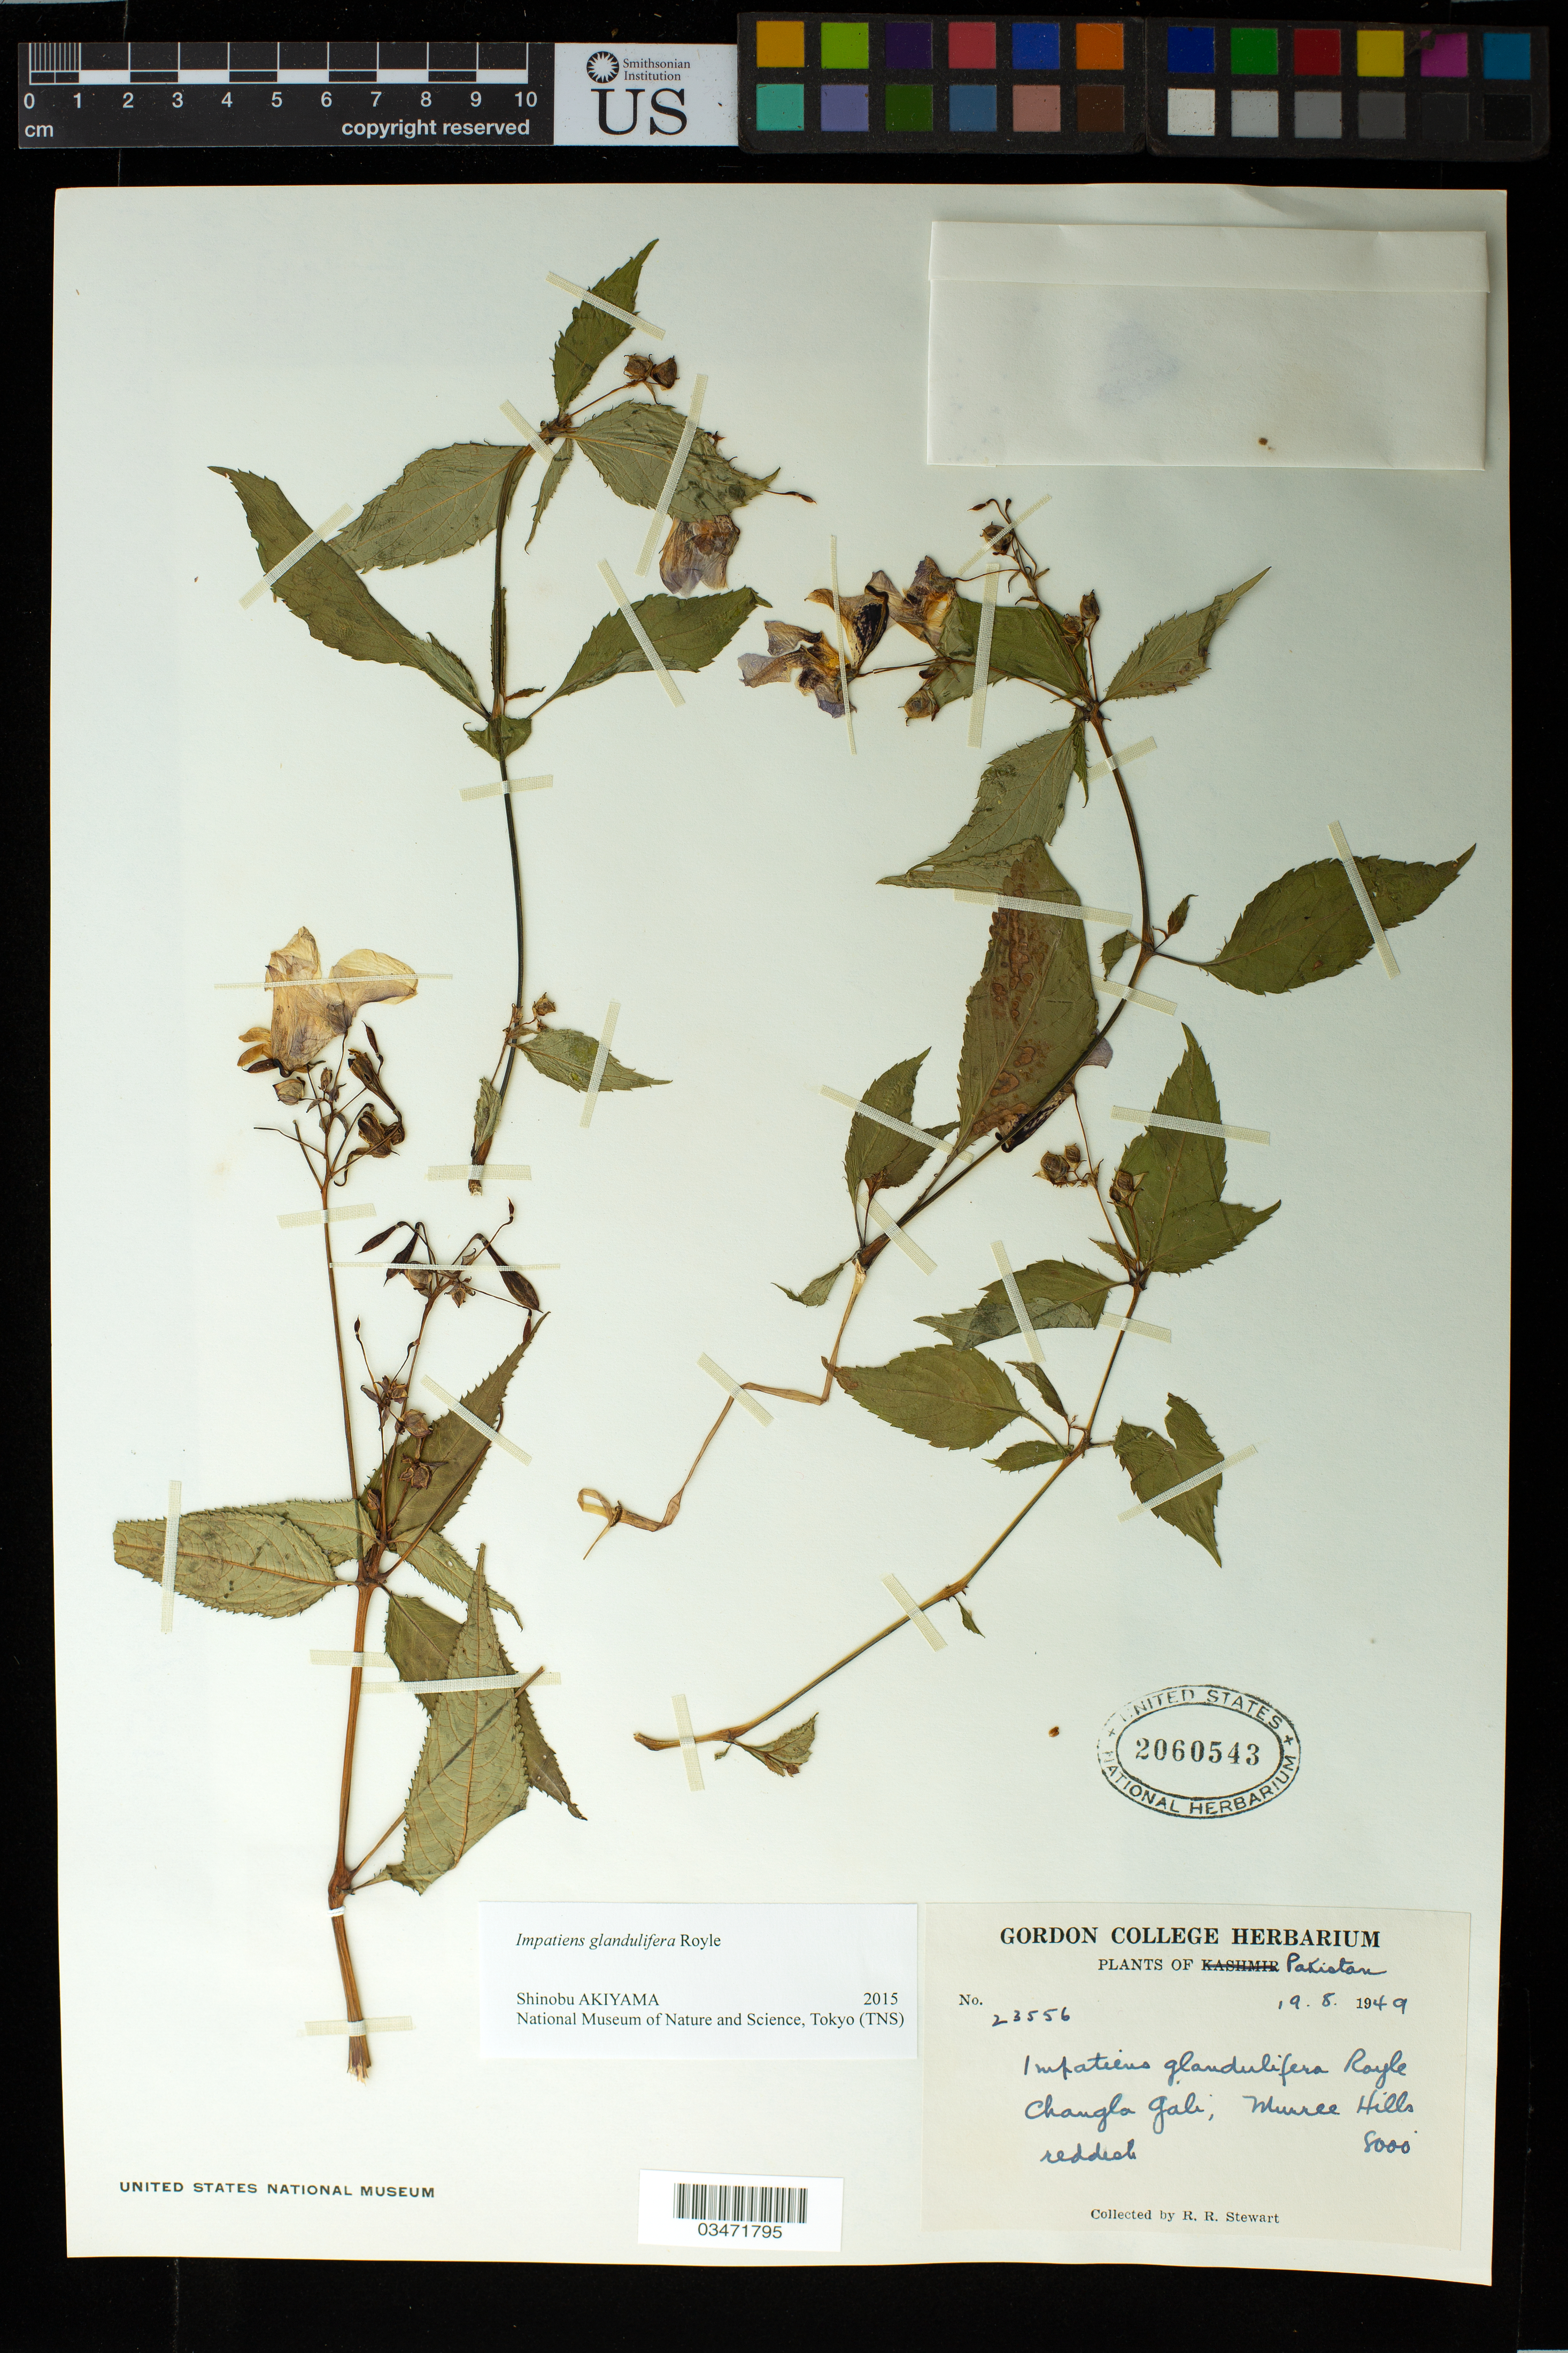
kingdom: Plantae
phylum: Tracheophyta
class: Magnoliopsida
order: Ericales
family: Balsaminaceae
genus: Impatiens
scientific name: Impatiens glandulifera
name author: Royle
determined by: Akiyama, Shinobu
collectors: R. R. Stewart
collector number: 23556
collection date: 1949-08-19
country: Pakistan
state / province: Khyber Pakhtunkhwa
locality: Changla Gali, Murree Hills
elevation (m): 2438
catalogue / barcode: US 2060543